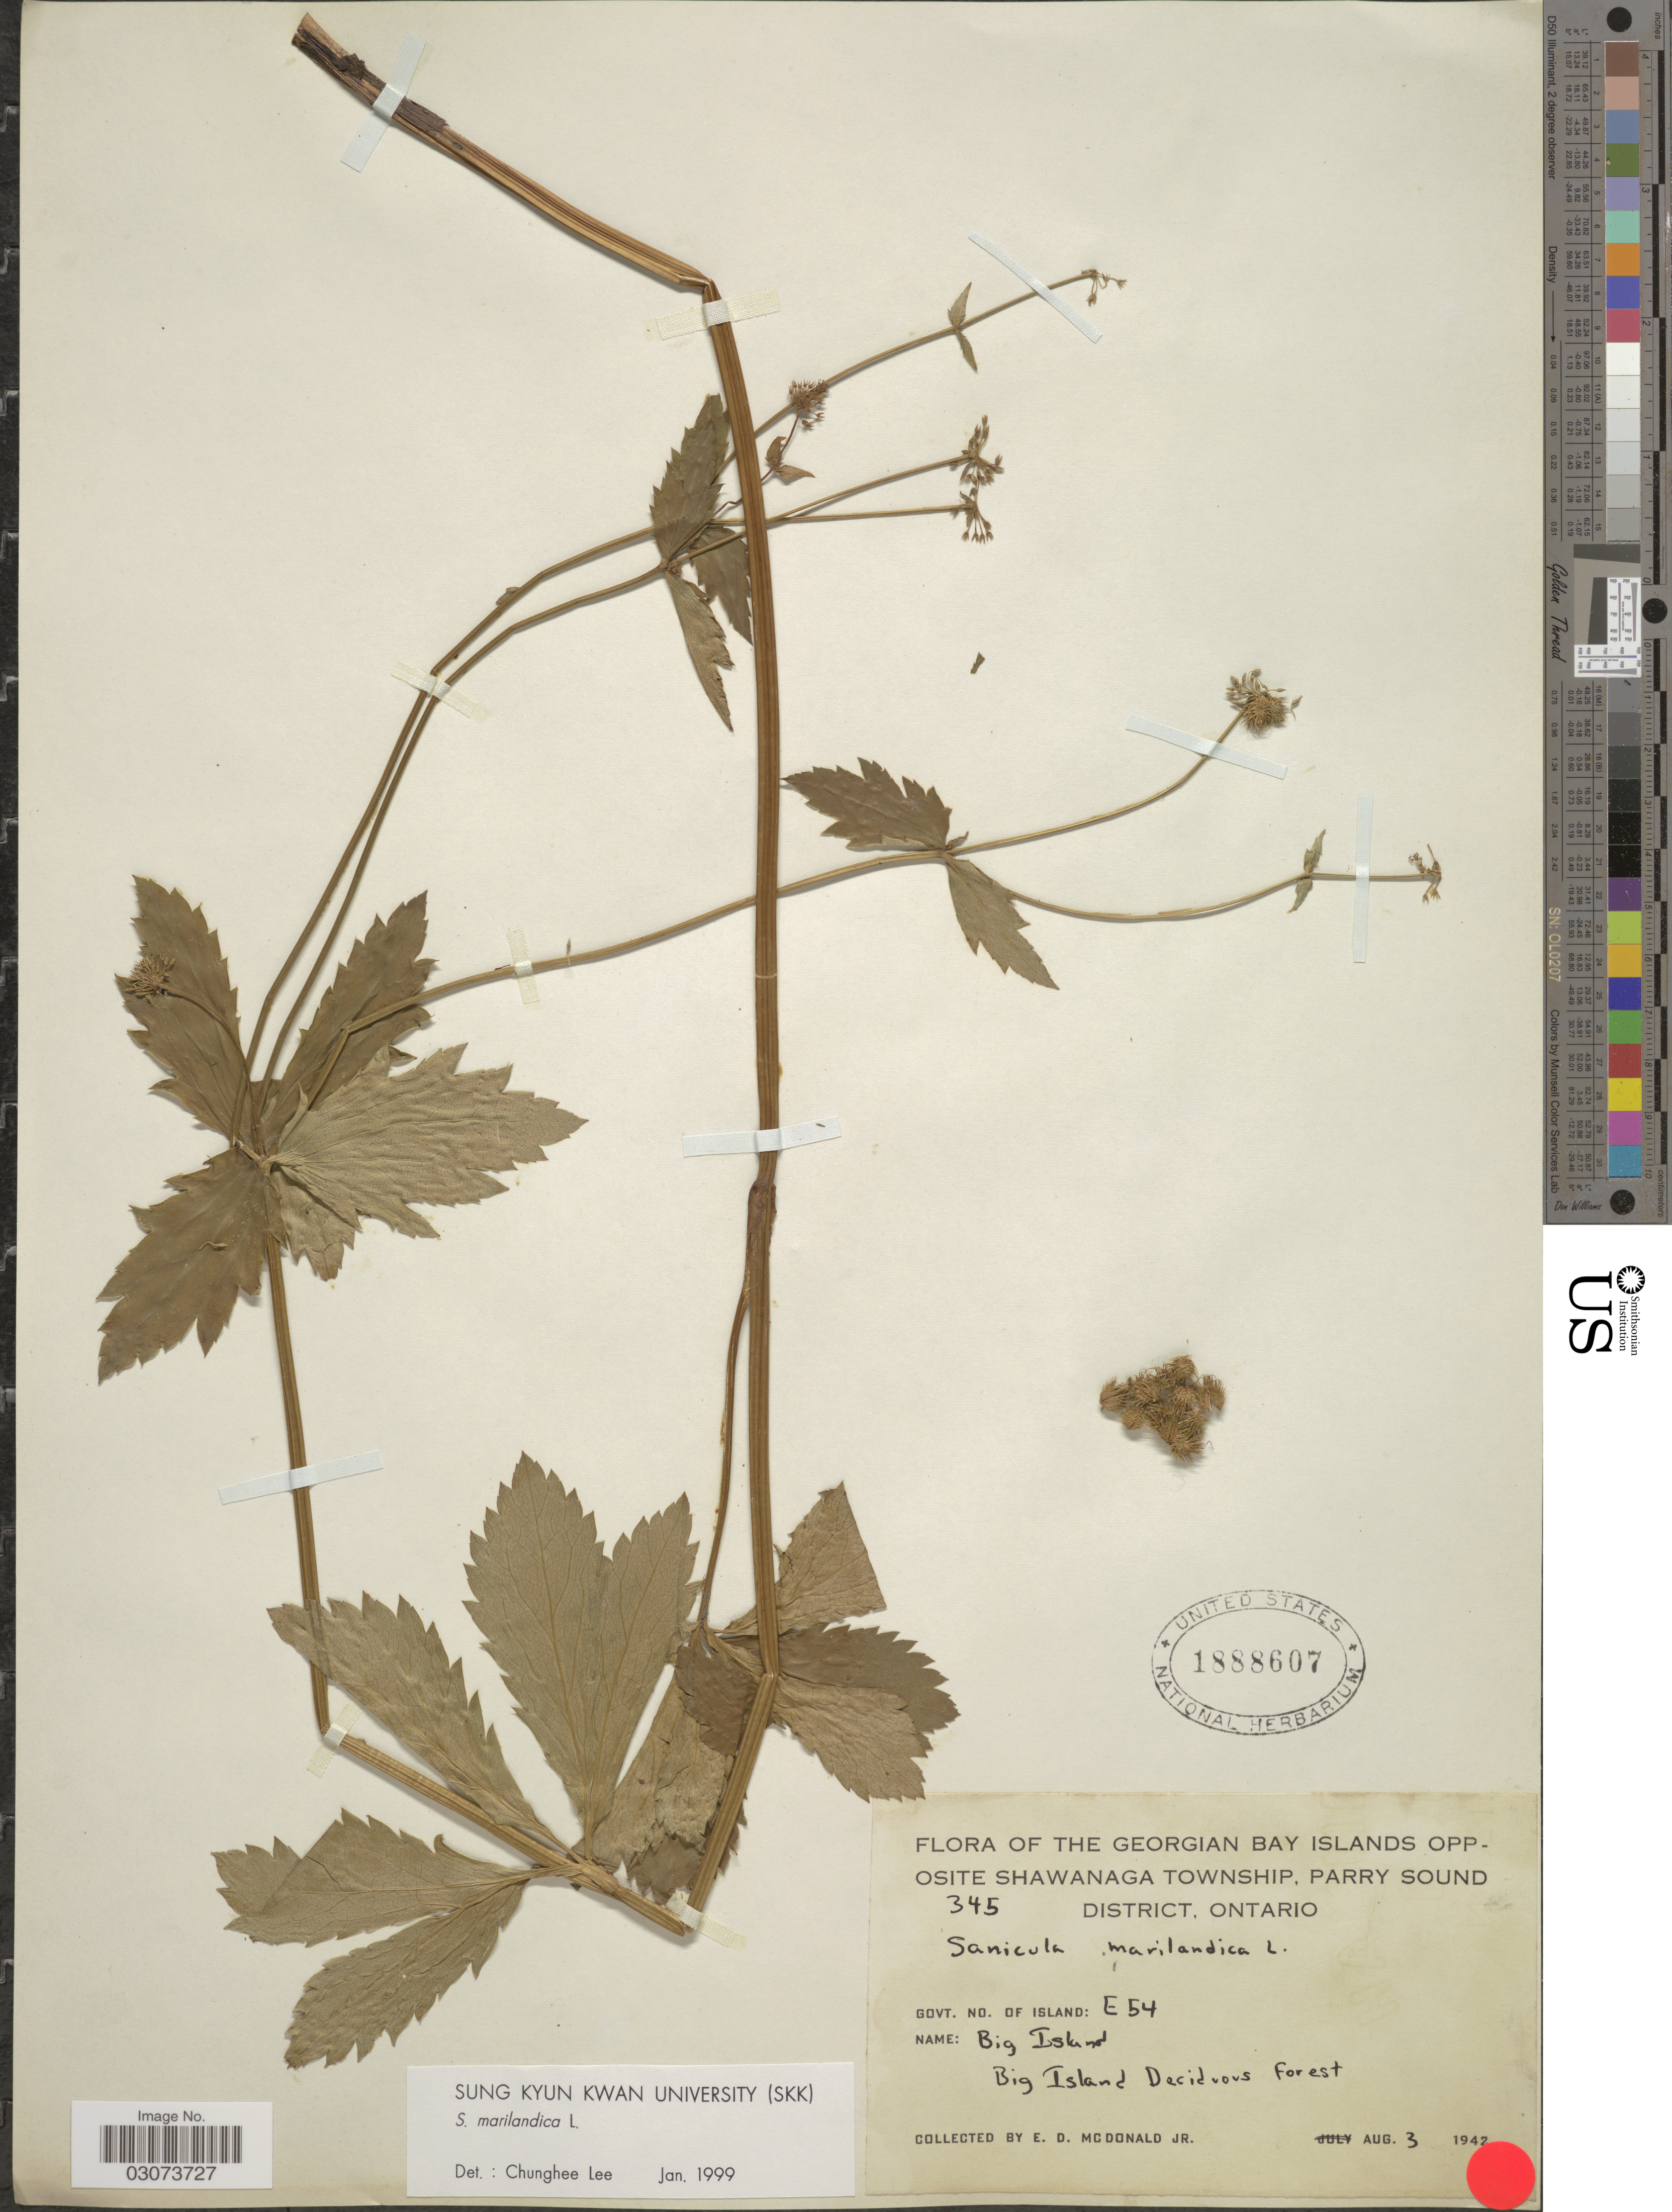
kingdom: Plantae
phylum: Tracheophyta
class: Magnoliopsida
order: Apiales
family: Apiaceae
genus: Sanicula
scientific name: Sanicula marilandica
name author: L.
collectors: E. D. McDonald Jr.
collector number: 345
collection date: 1942-08-03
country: Canada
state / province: Ontario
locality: Georgian Bay Islands opposite Shawanaga Township, Parry Sound District. Big Island. Big Island Deciduous Forest.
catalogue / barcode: US 1888607